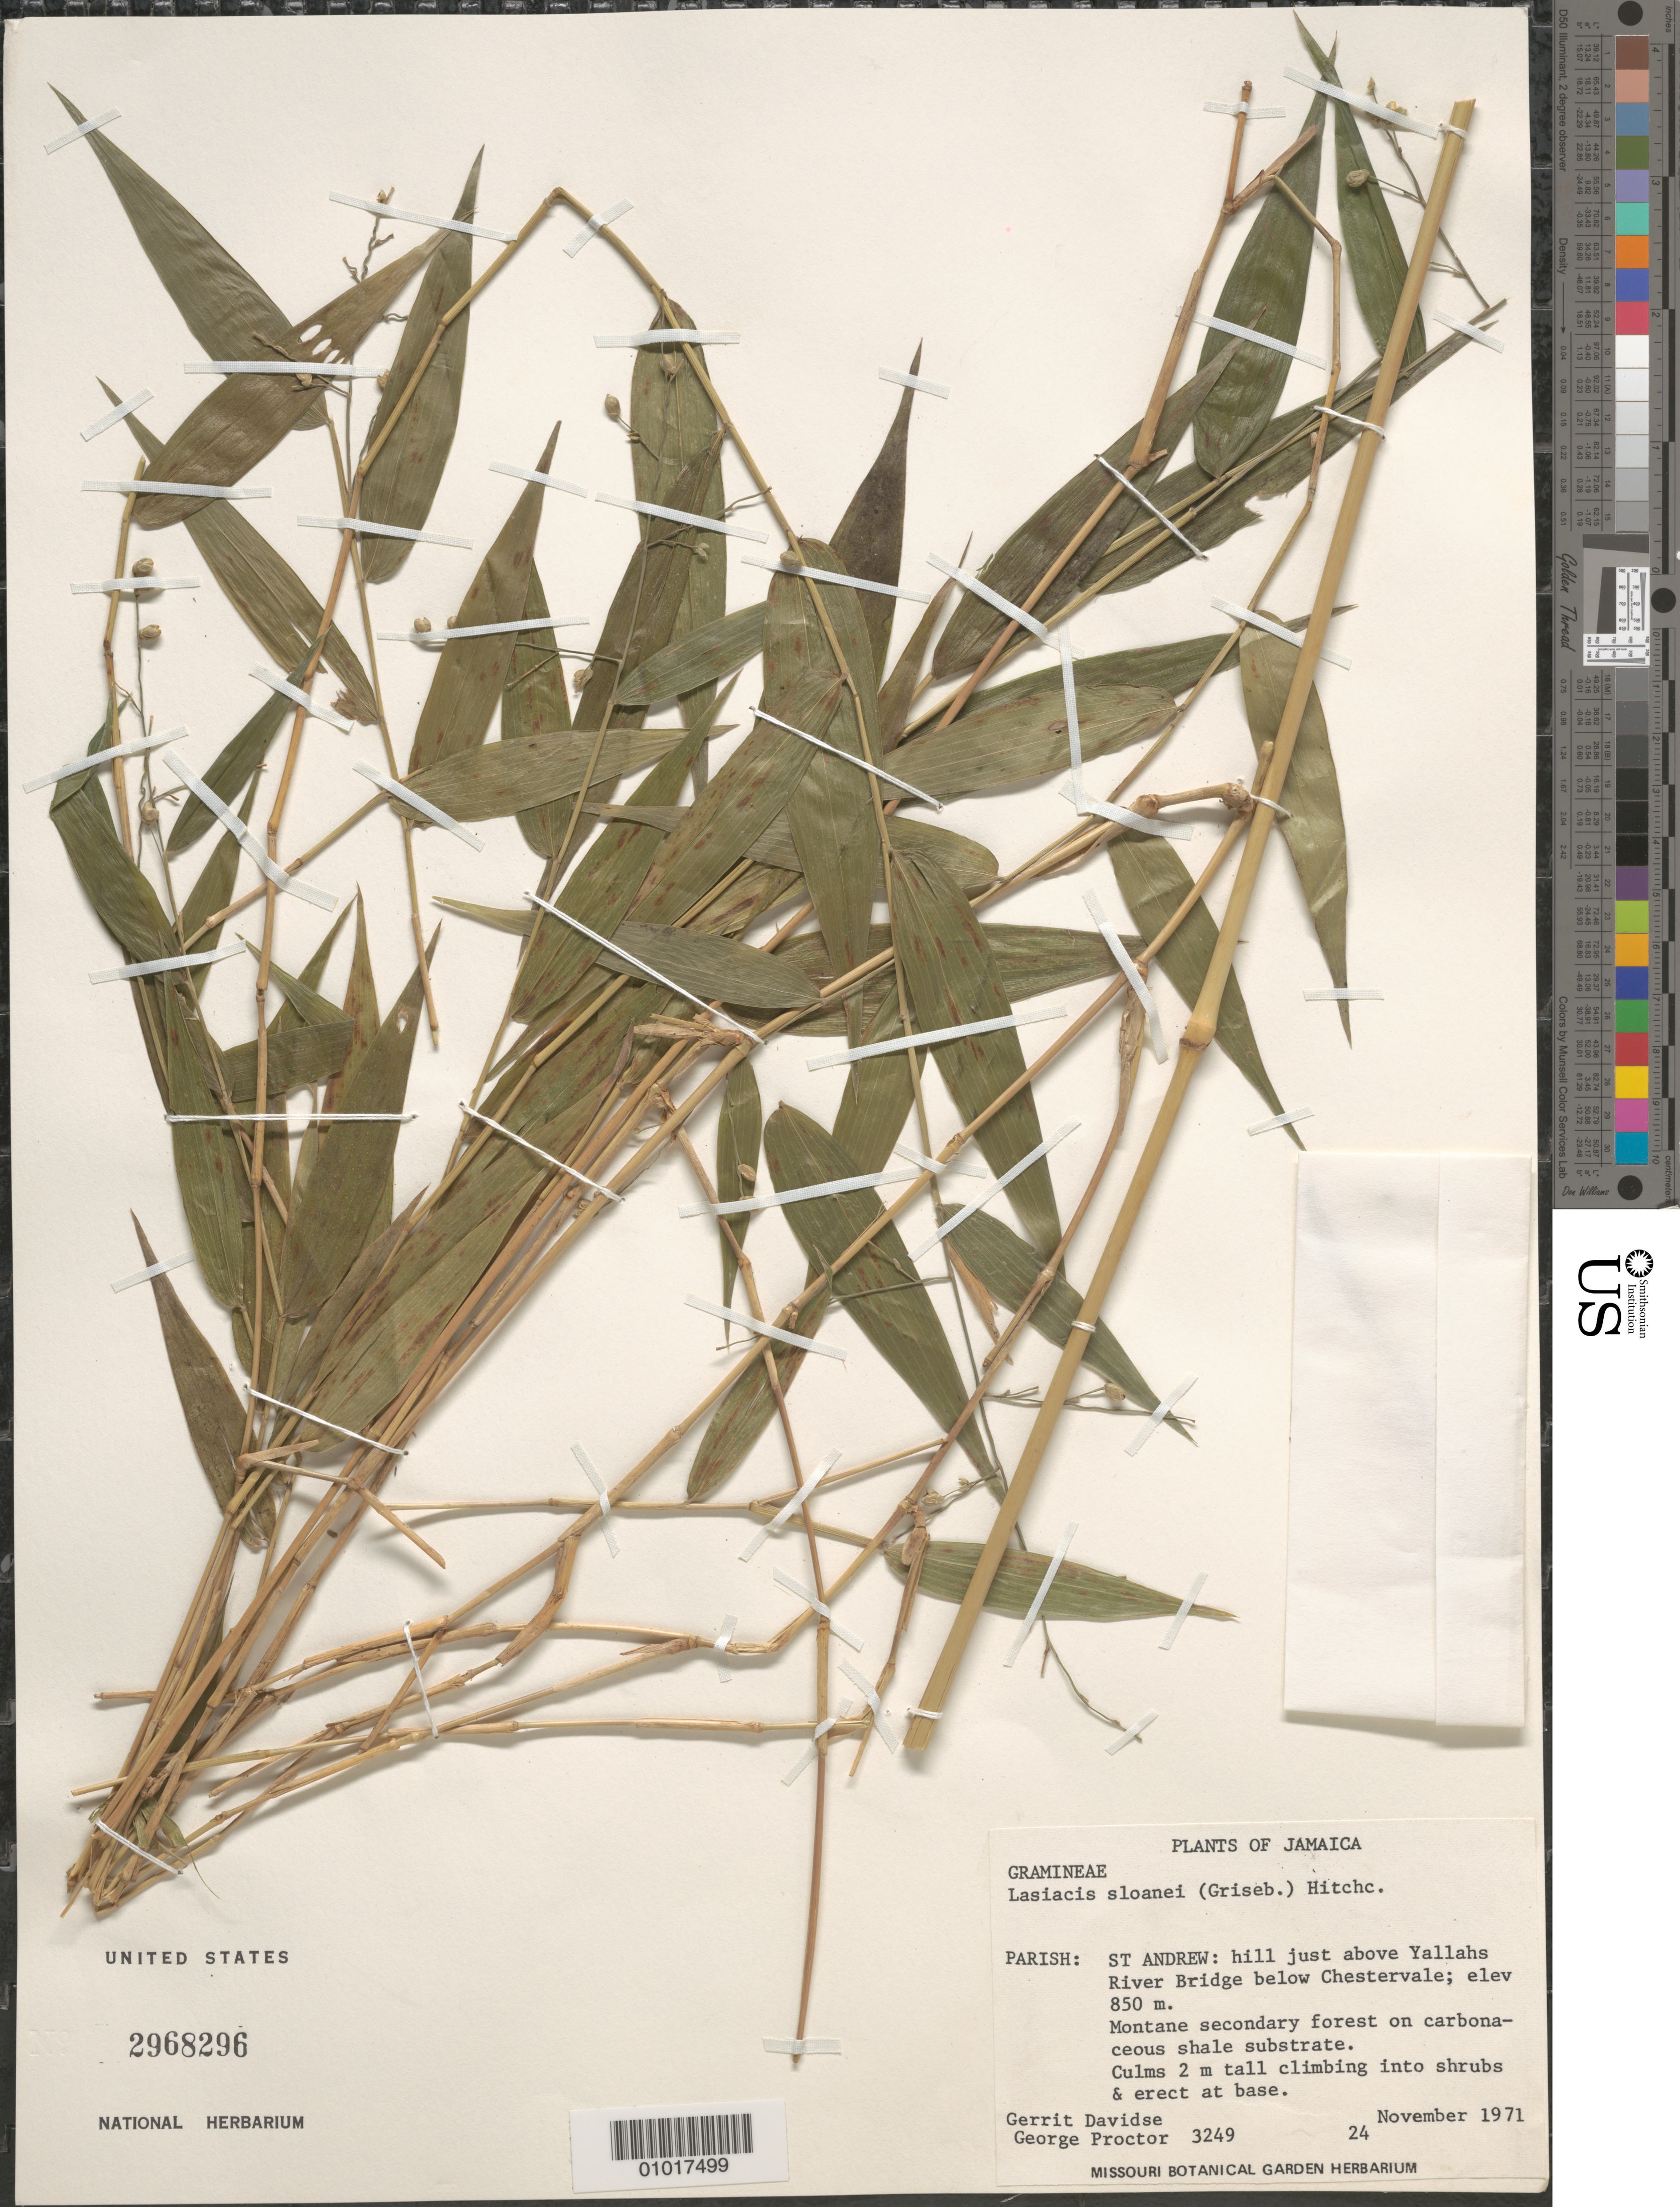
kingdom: Plantae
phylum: Tracheophyta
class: Liliopsida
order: Poales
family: Poaceae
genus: Lasiacis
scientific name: Lasiacis sloanei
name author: (Griseb.) Hitchc.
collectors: G. Davidse & G. R. Proctor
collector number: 3249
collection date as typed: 24 Nov 1971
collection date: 1971-11-24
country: Jamaica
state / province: Saint Andrew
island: Jamaica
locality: Hill just above Yallahs River bridge below Chestervale;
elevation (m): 850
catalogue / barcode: US 2968296